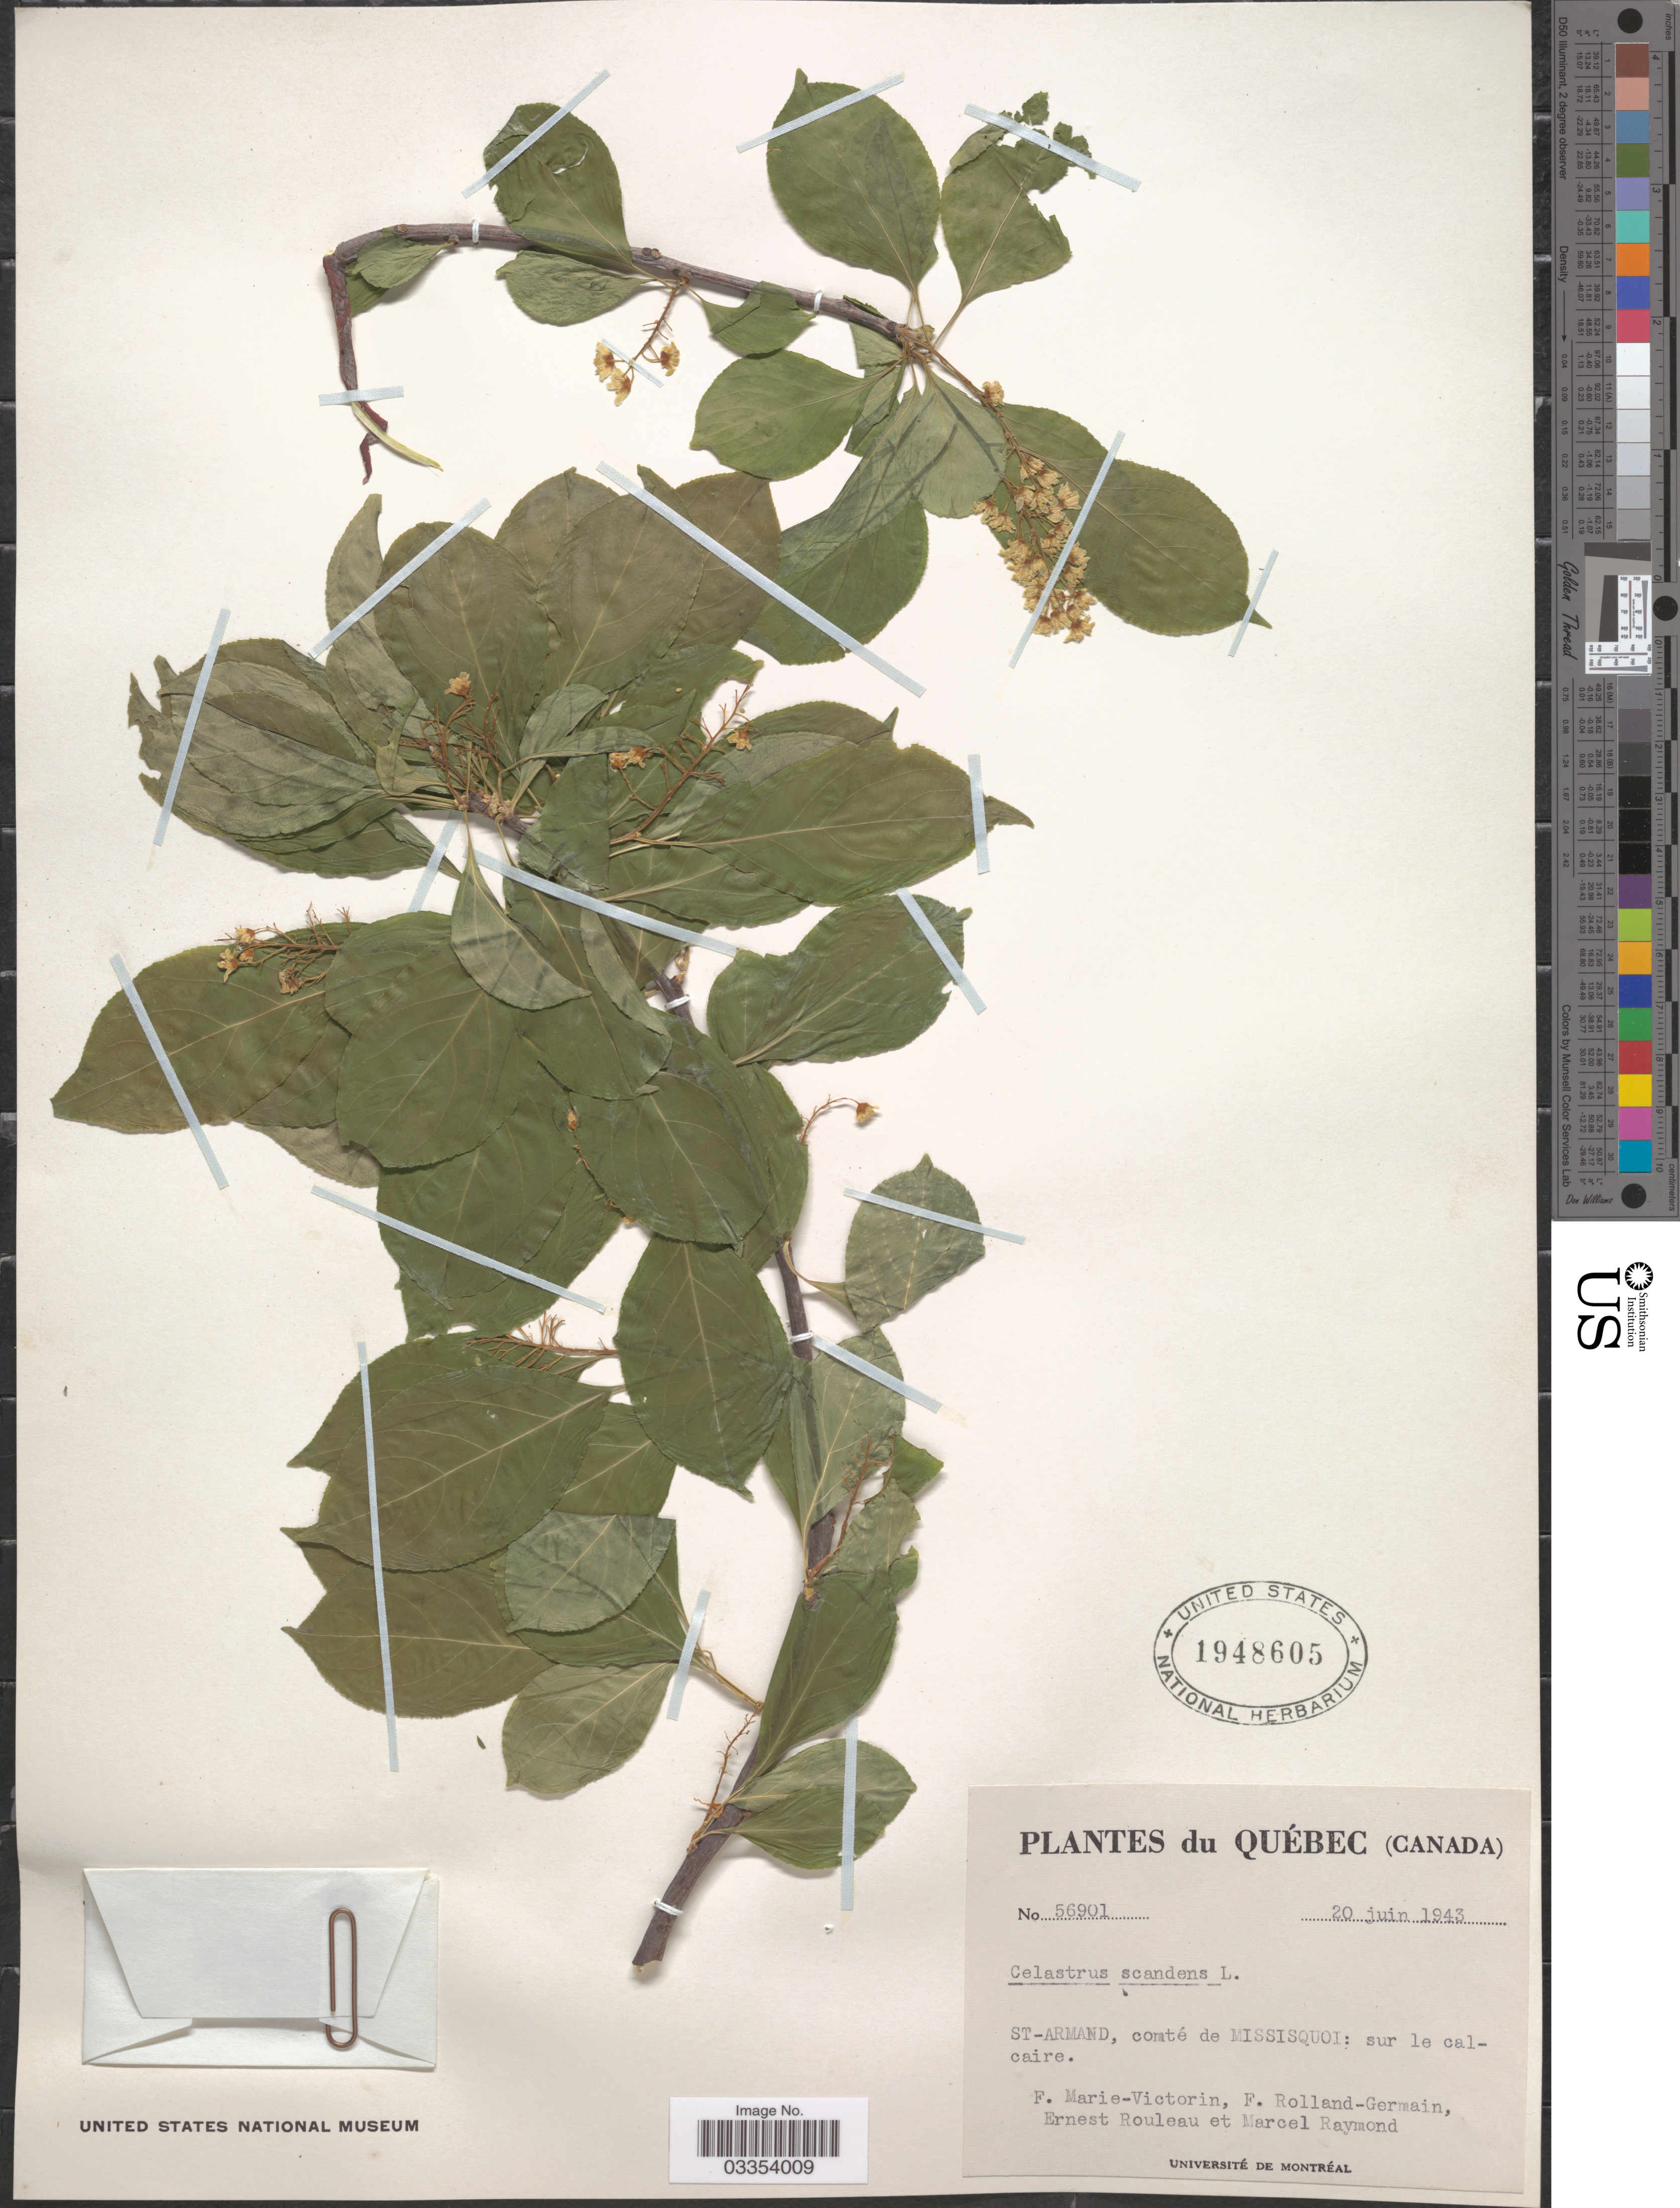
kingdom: Plantae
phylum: Tracheophyta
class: Magnoliopsida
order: Celastrales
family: Celastraceae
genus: Celastrus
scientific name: Celastrus scandens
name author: L.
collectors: F. Marie-Victorin, Rolland-Germain, J. Rouleau & M. Raymond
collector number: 56901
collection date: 1943-06-20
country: Canada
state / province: Quebec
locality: St-Armand, comté de Missisquoi: sur le calcaire.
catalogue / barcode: US 1948605